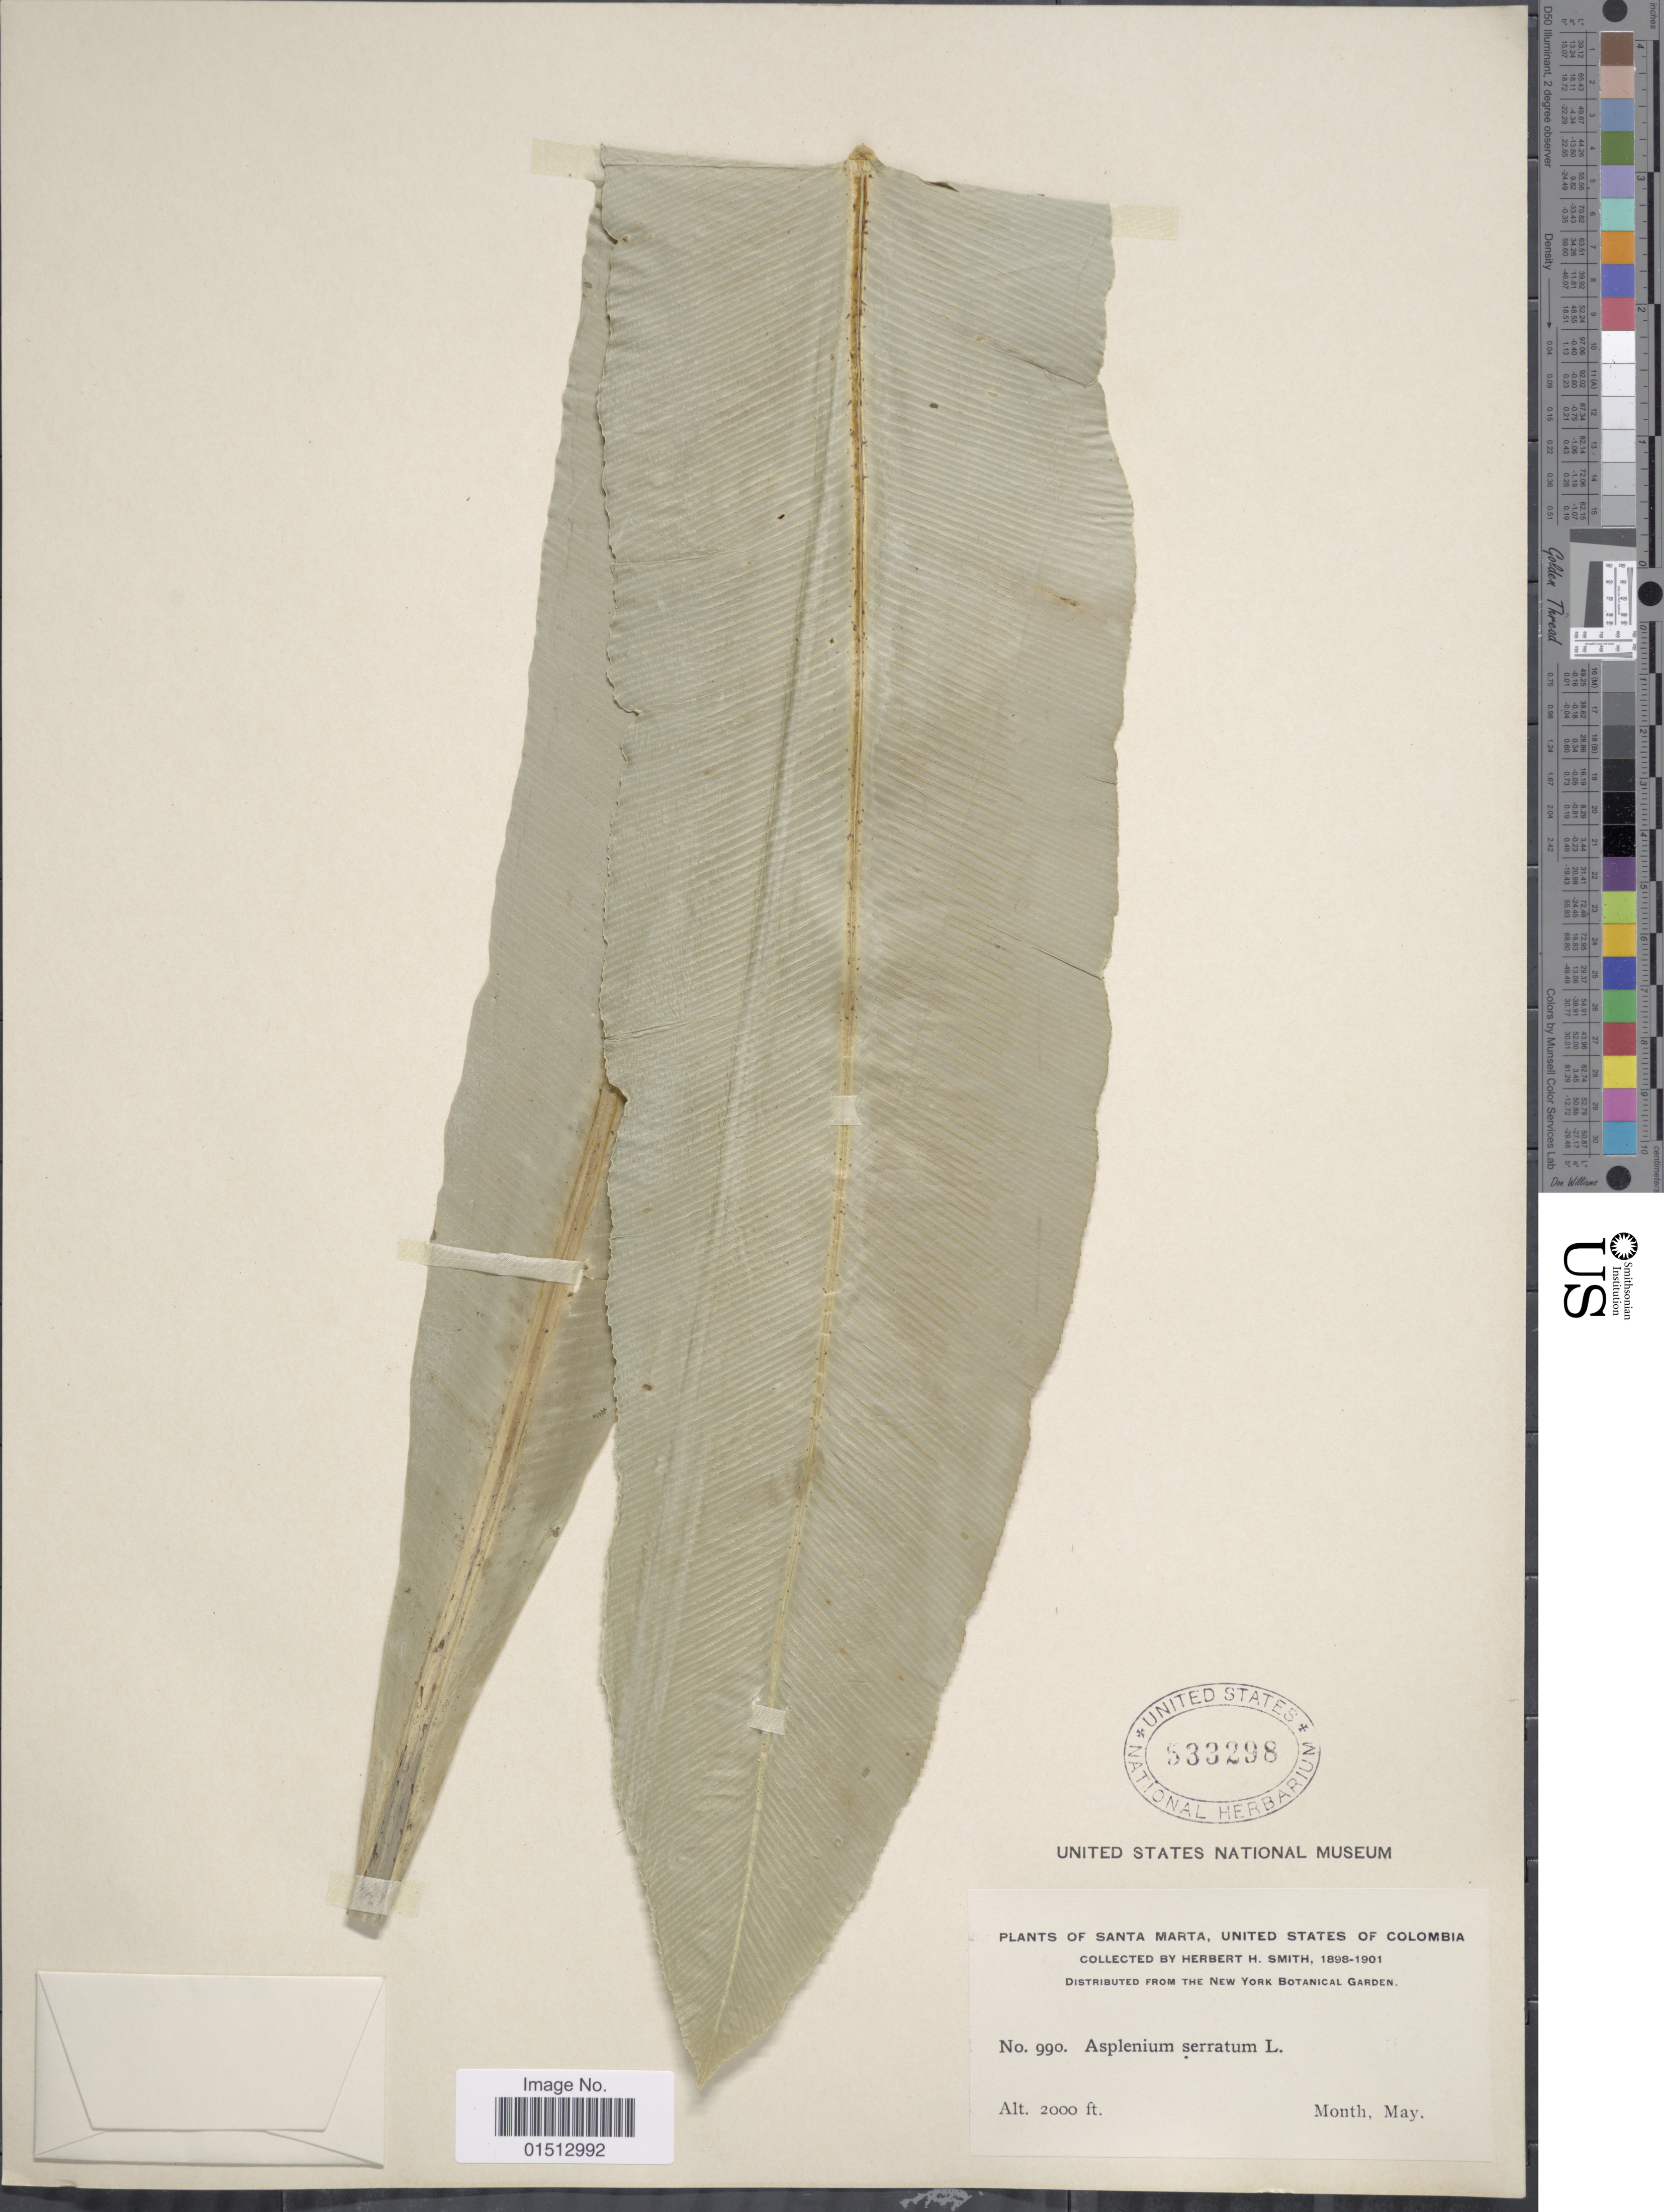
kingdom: Plantae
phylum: Tracheophyta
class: Polypodiopsida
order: Polypodiales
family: Aspleniaceae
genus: Asplenium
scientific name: Asplenium serratum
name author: L.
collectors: Herbert H. Smith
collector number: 990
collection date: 1898-05/1901-05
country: Colombia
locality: Santa Marta, United States of Columbia.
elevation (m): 610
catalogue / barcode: US 533298